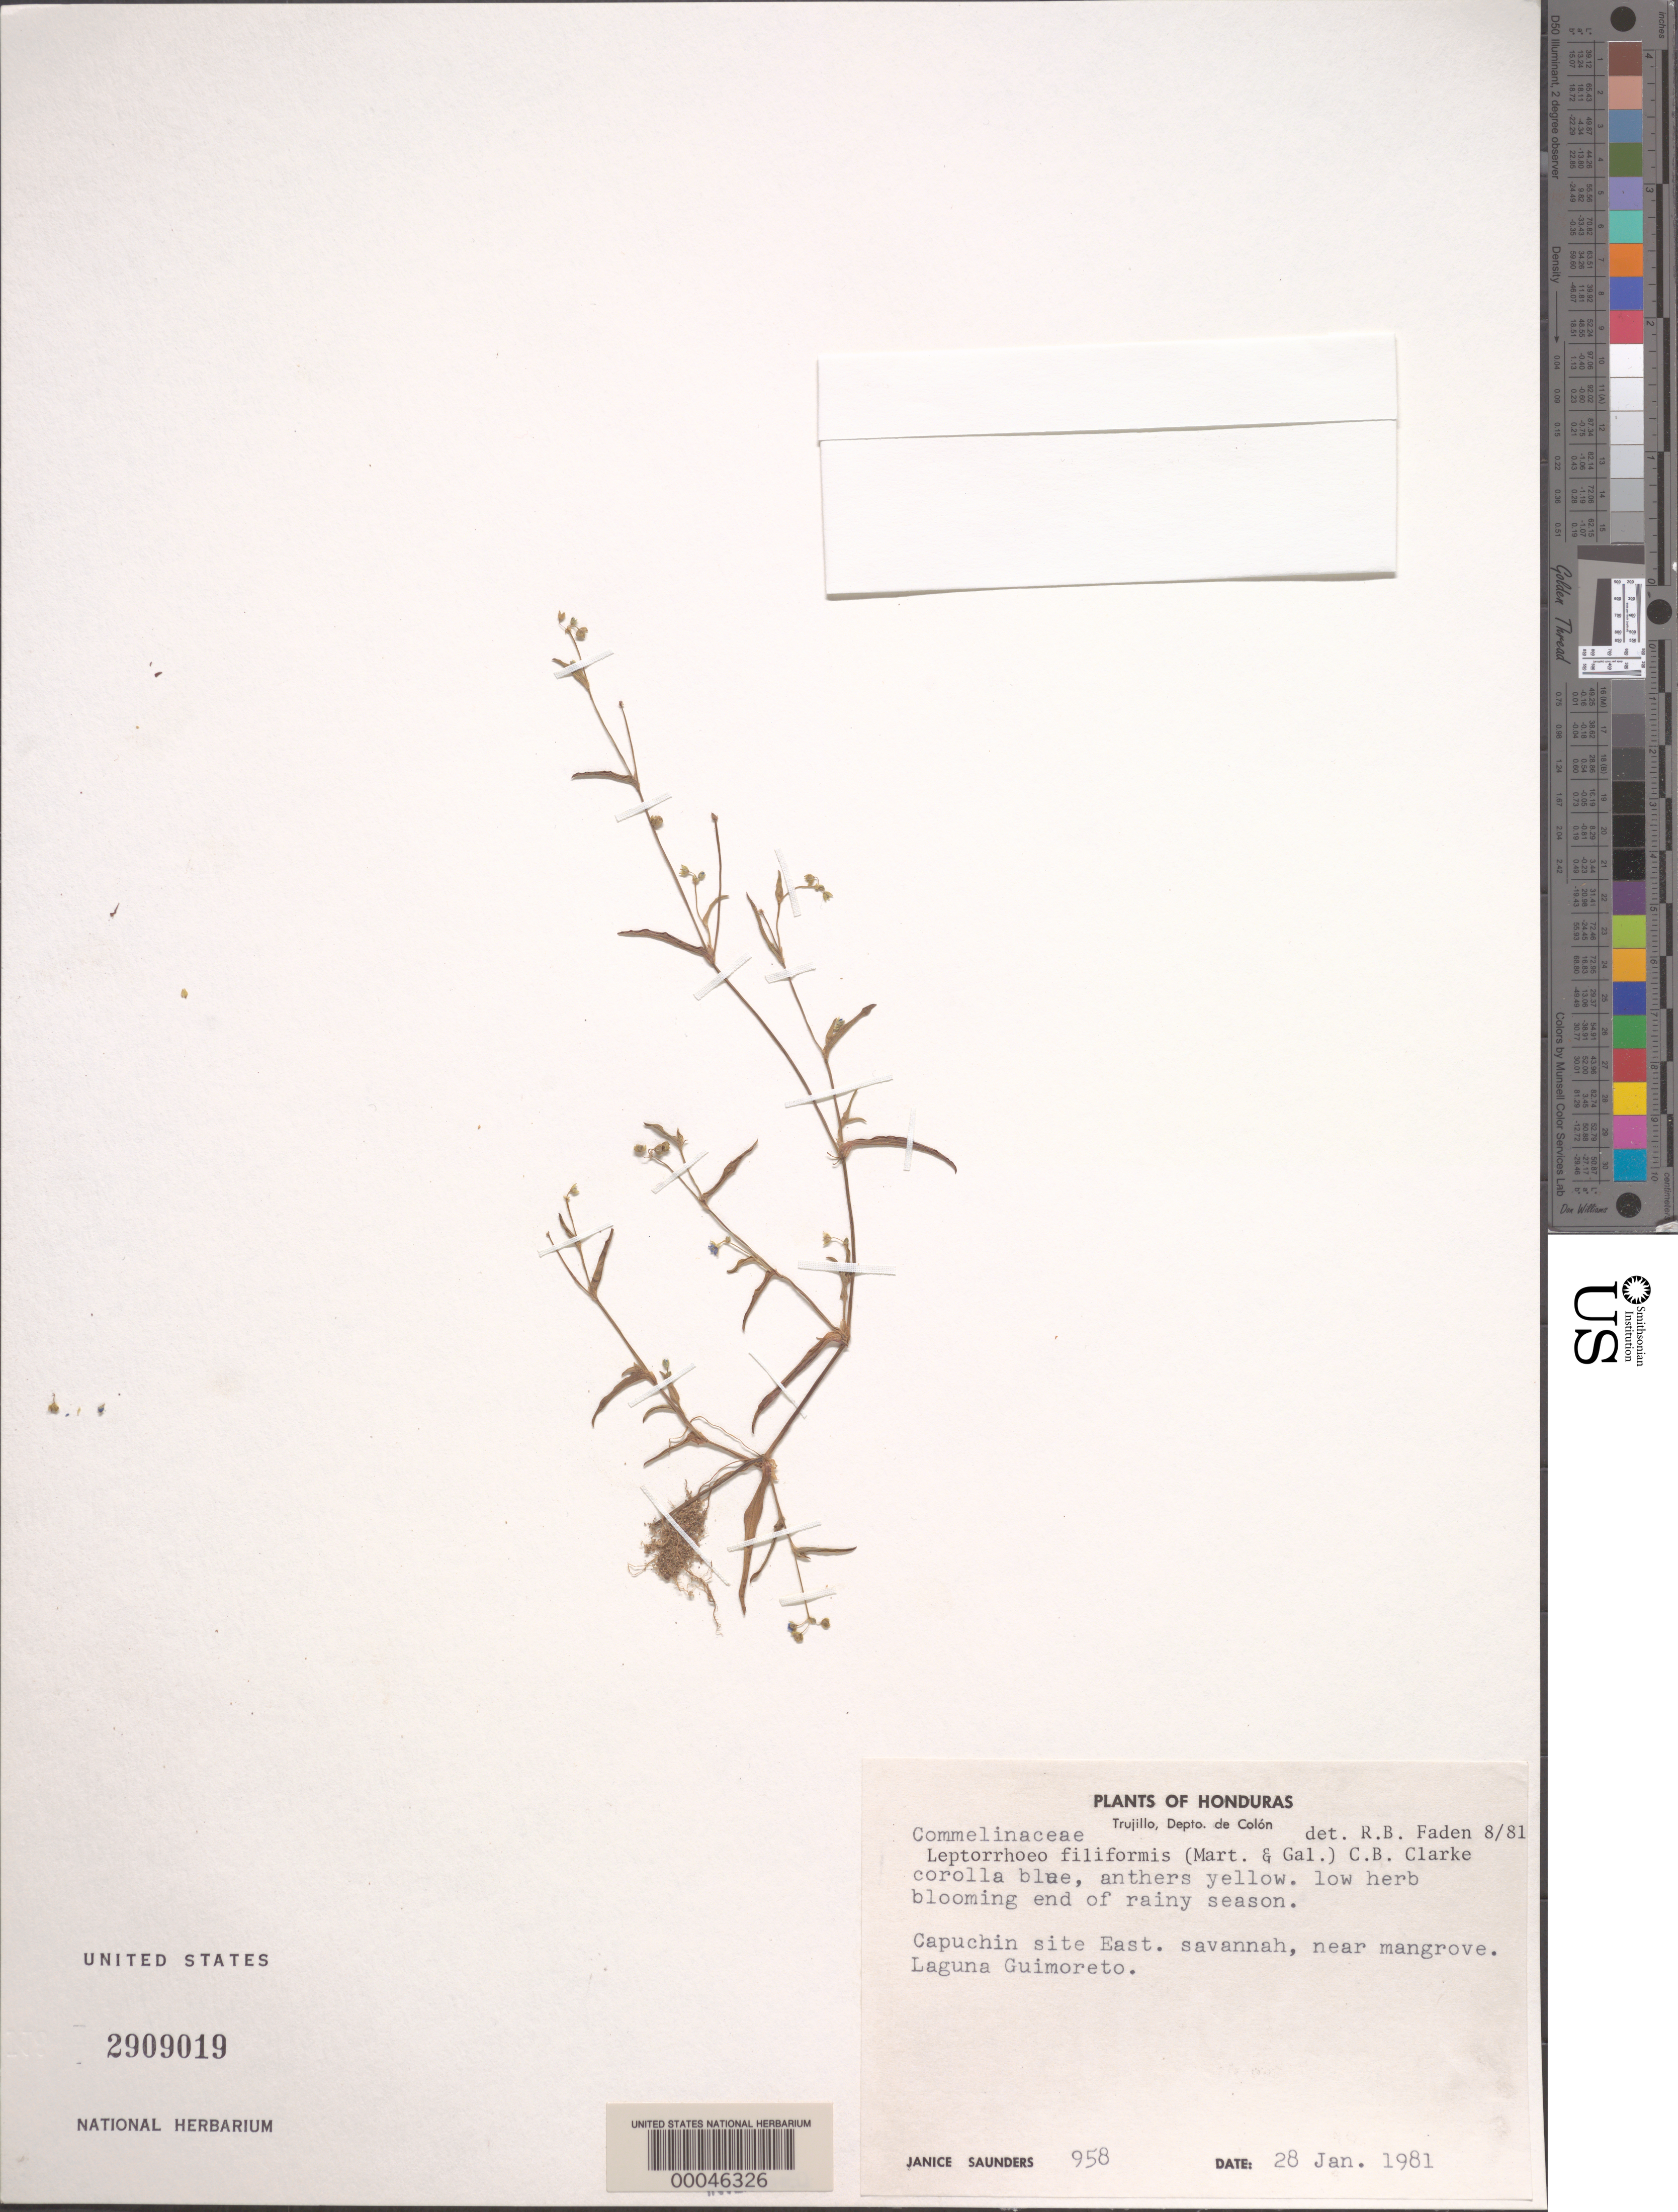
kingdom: Plantae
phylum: Tracheophyta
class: Liliopsida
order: Commelinales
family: Commelinaceae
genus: Callisia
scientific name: Callisia filiformis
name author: (M. Martens & Galeotti) D.R. Hunt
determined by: Faden, Robert B., (US), Smithsonian Institution - National Museum of Natural History (UNITED STATES)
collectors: J. Saunders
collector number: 958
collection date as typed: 28 Jan 1981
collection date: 1981-01-28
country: Honduras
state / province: Colón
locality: Trujillo, Capuchin site east, Laguna Guimoreto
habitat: Savannah near mangrove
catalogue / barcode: US 2909019